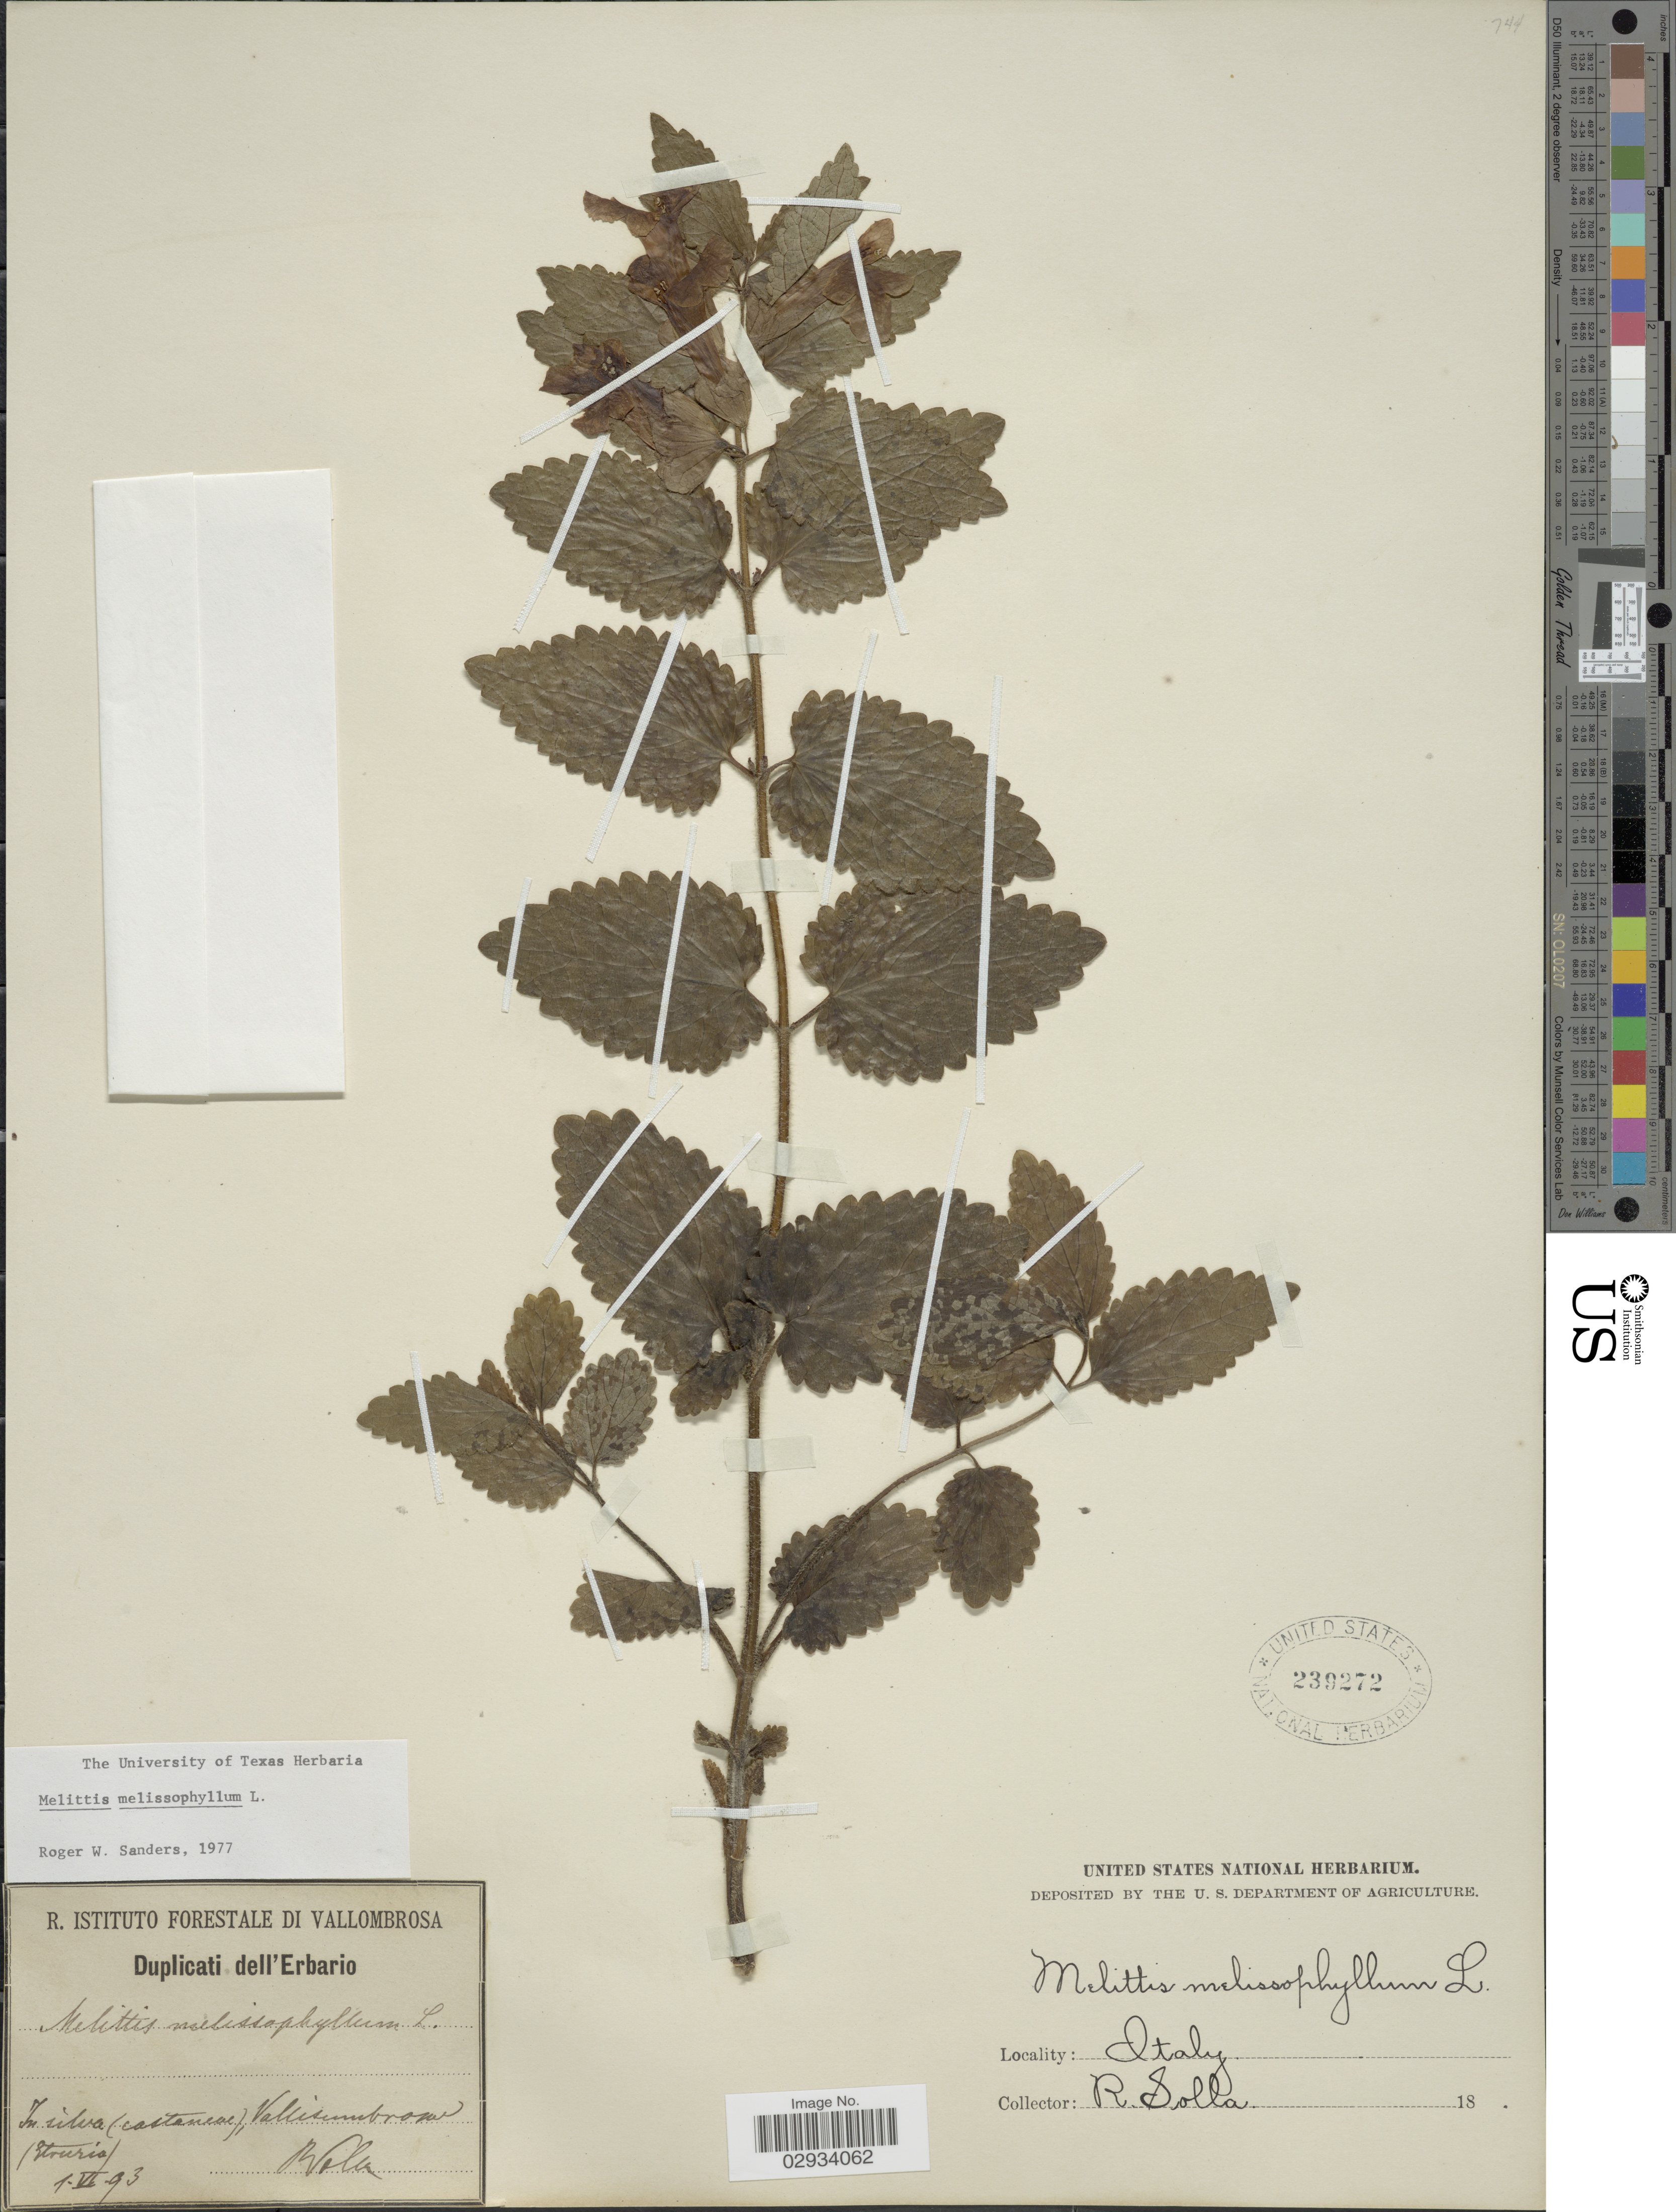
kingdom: Plantae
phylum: Tracheophyta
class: Magnoliopsida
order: Lamiales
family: Lamiaceae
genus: Melittis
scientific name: Melittis melissophyllum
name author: L.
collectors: R. Solla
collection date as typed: Transcribed d/m/y: 1/6/93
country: Italy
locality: Vallisumbrosa (Etruria).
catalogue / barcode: US 239272